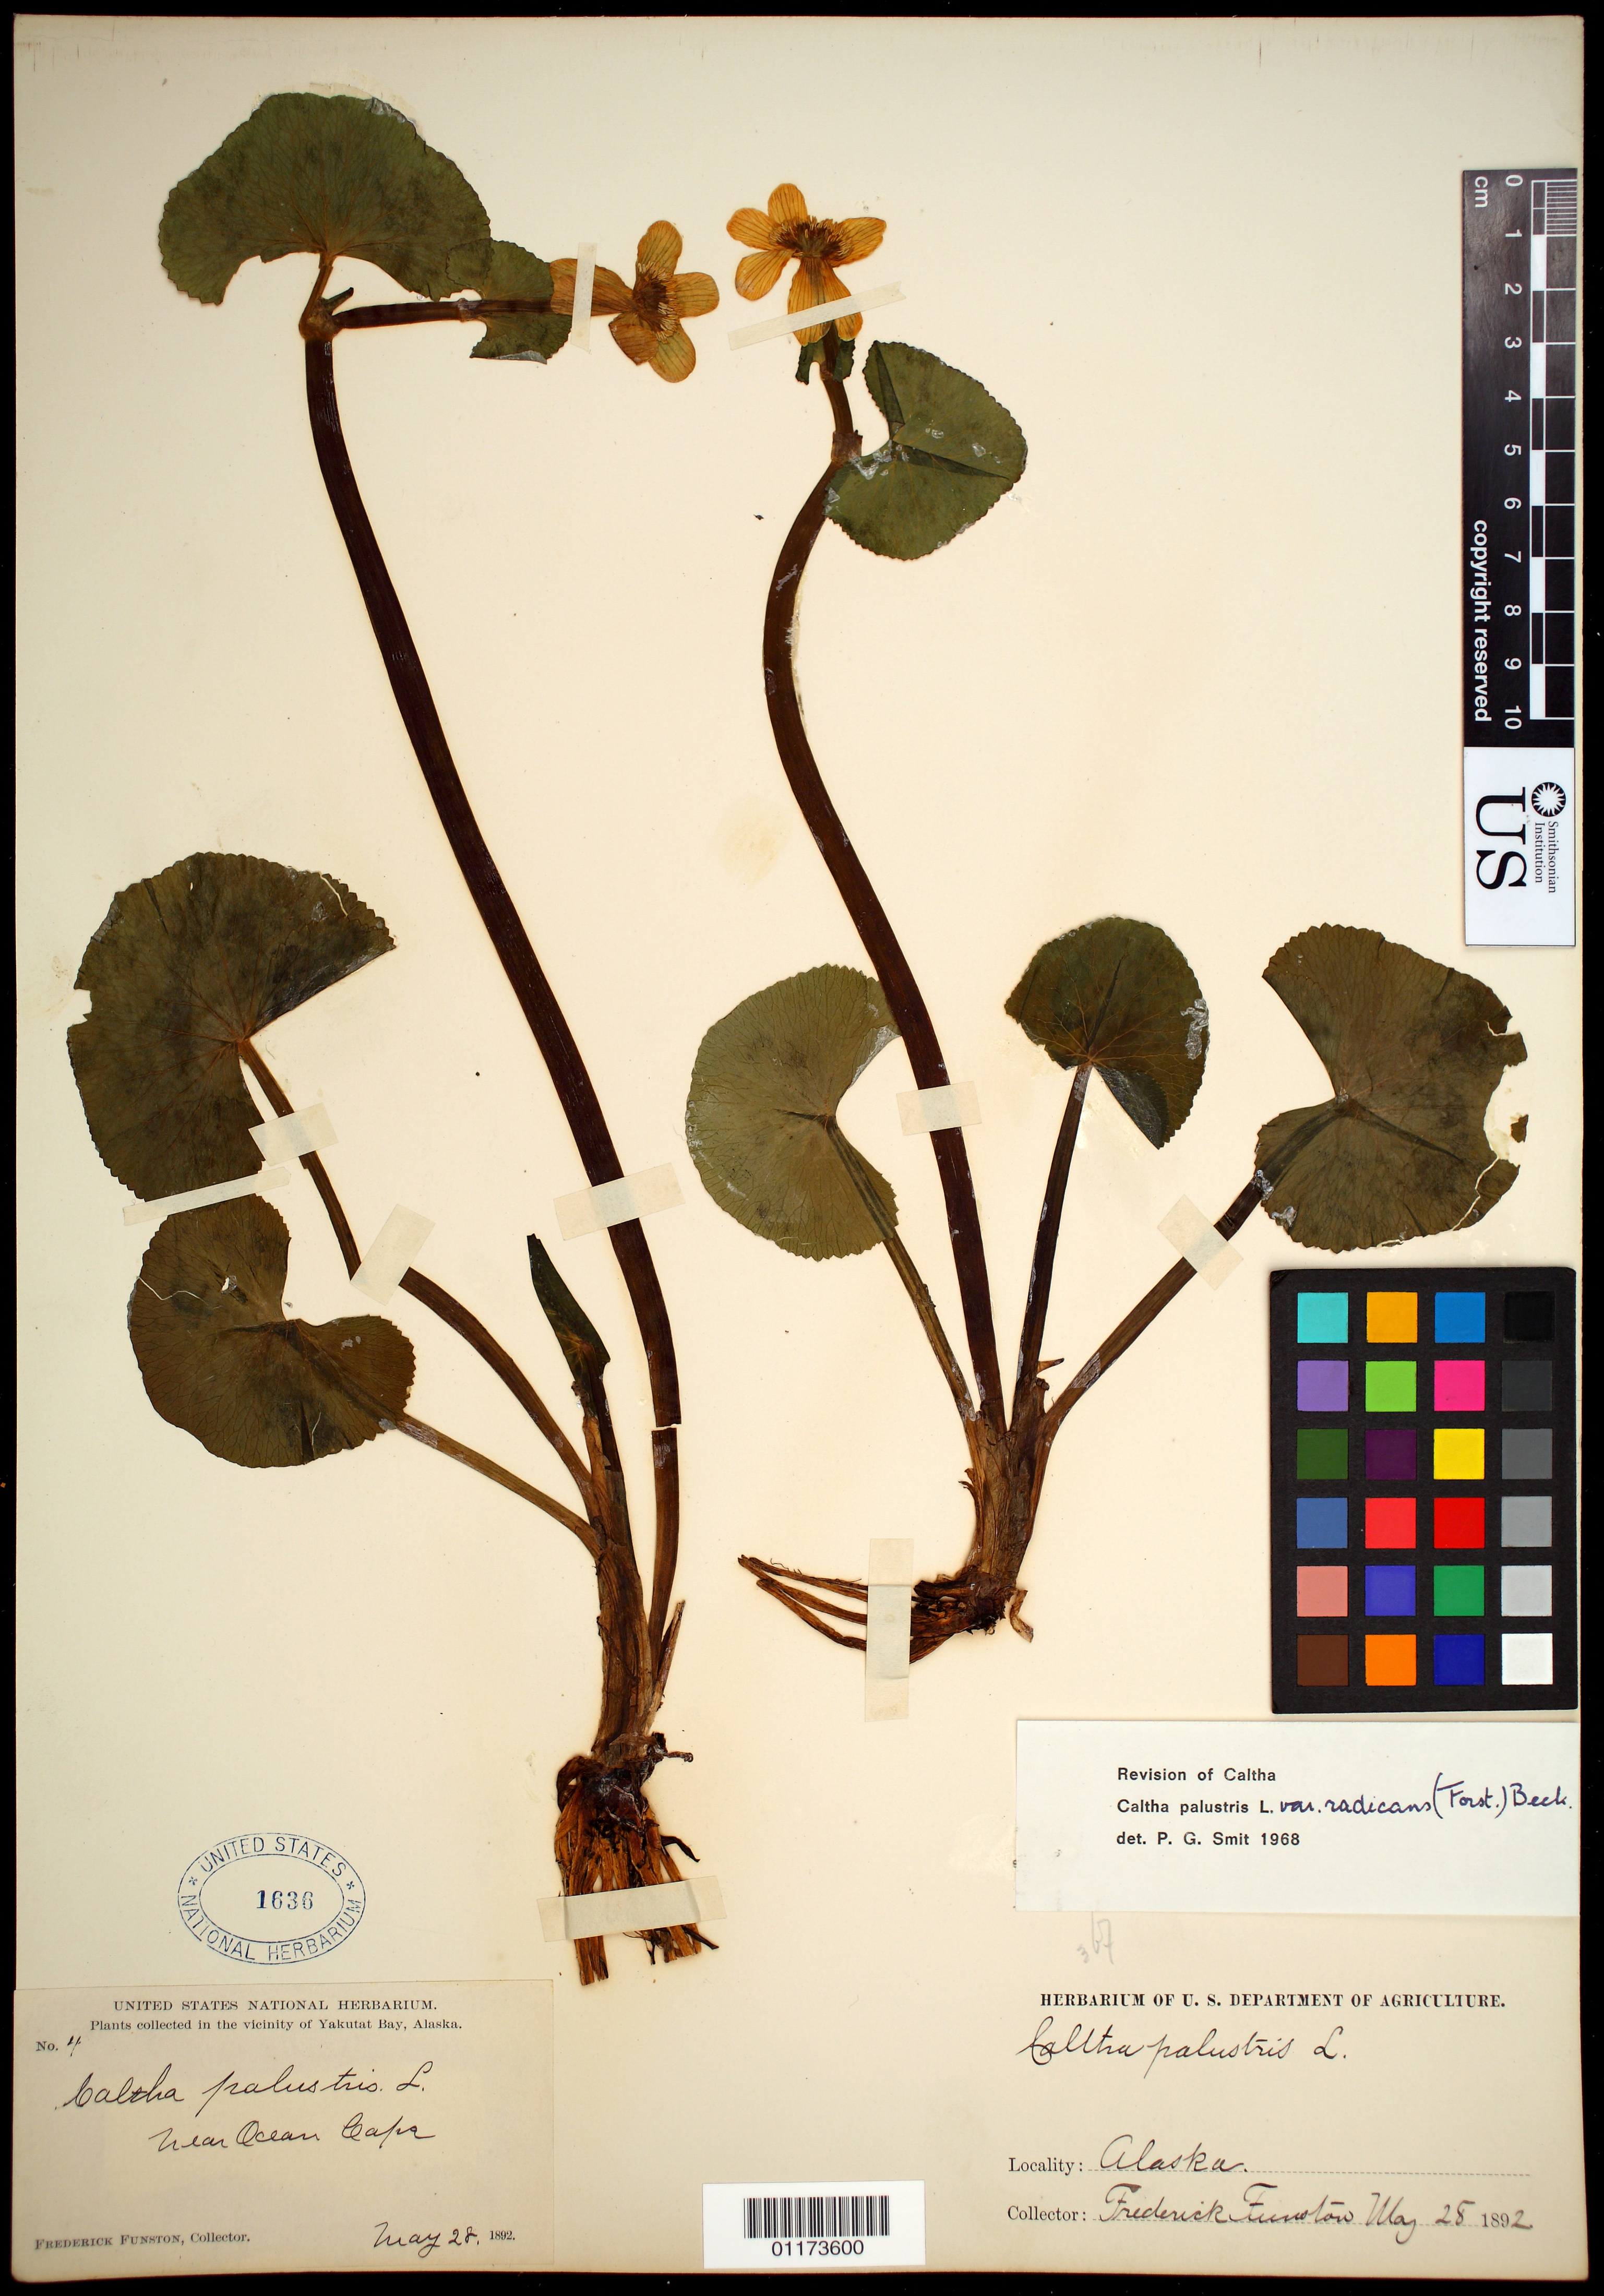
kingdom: Plantae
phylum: Tracheophyta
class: Magnoliopsida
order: Ranunculales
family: Ranunculaceae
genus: Caltha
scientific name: Caltha palustris var. radicans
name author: (T.F. Forst) Beck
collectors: F. Funston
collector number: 4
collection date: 1892-05-28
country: United States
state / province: Alaska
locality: Near Ocean Cape.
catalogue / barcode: US 1636